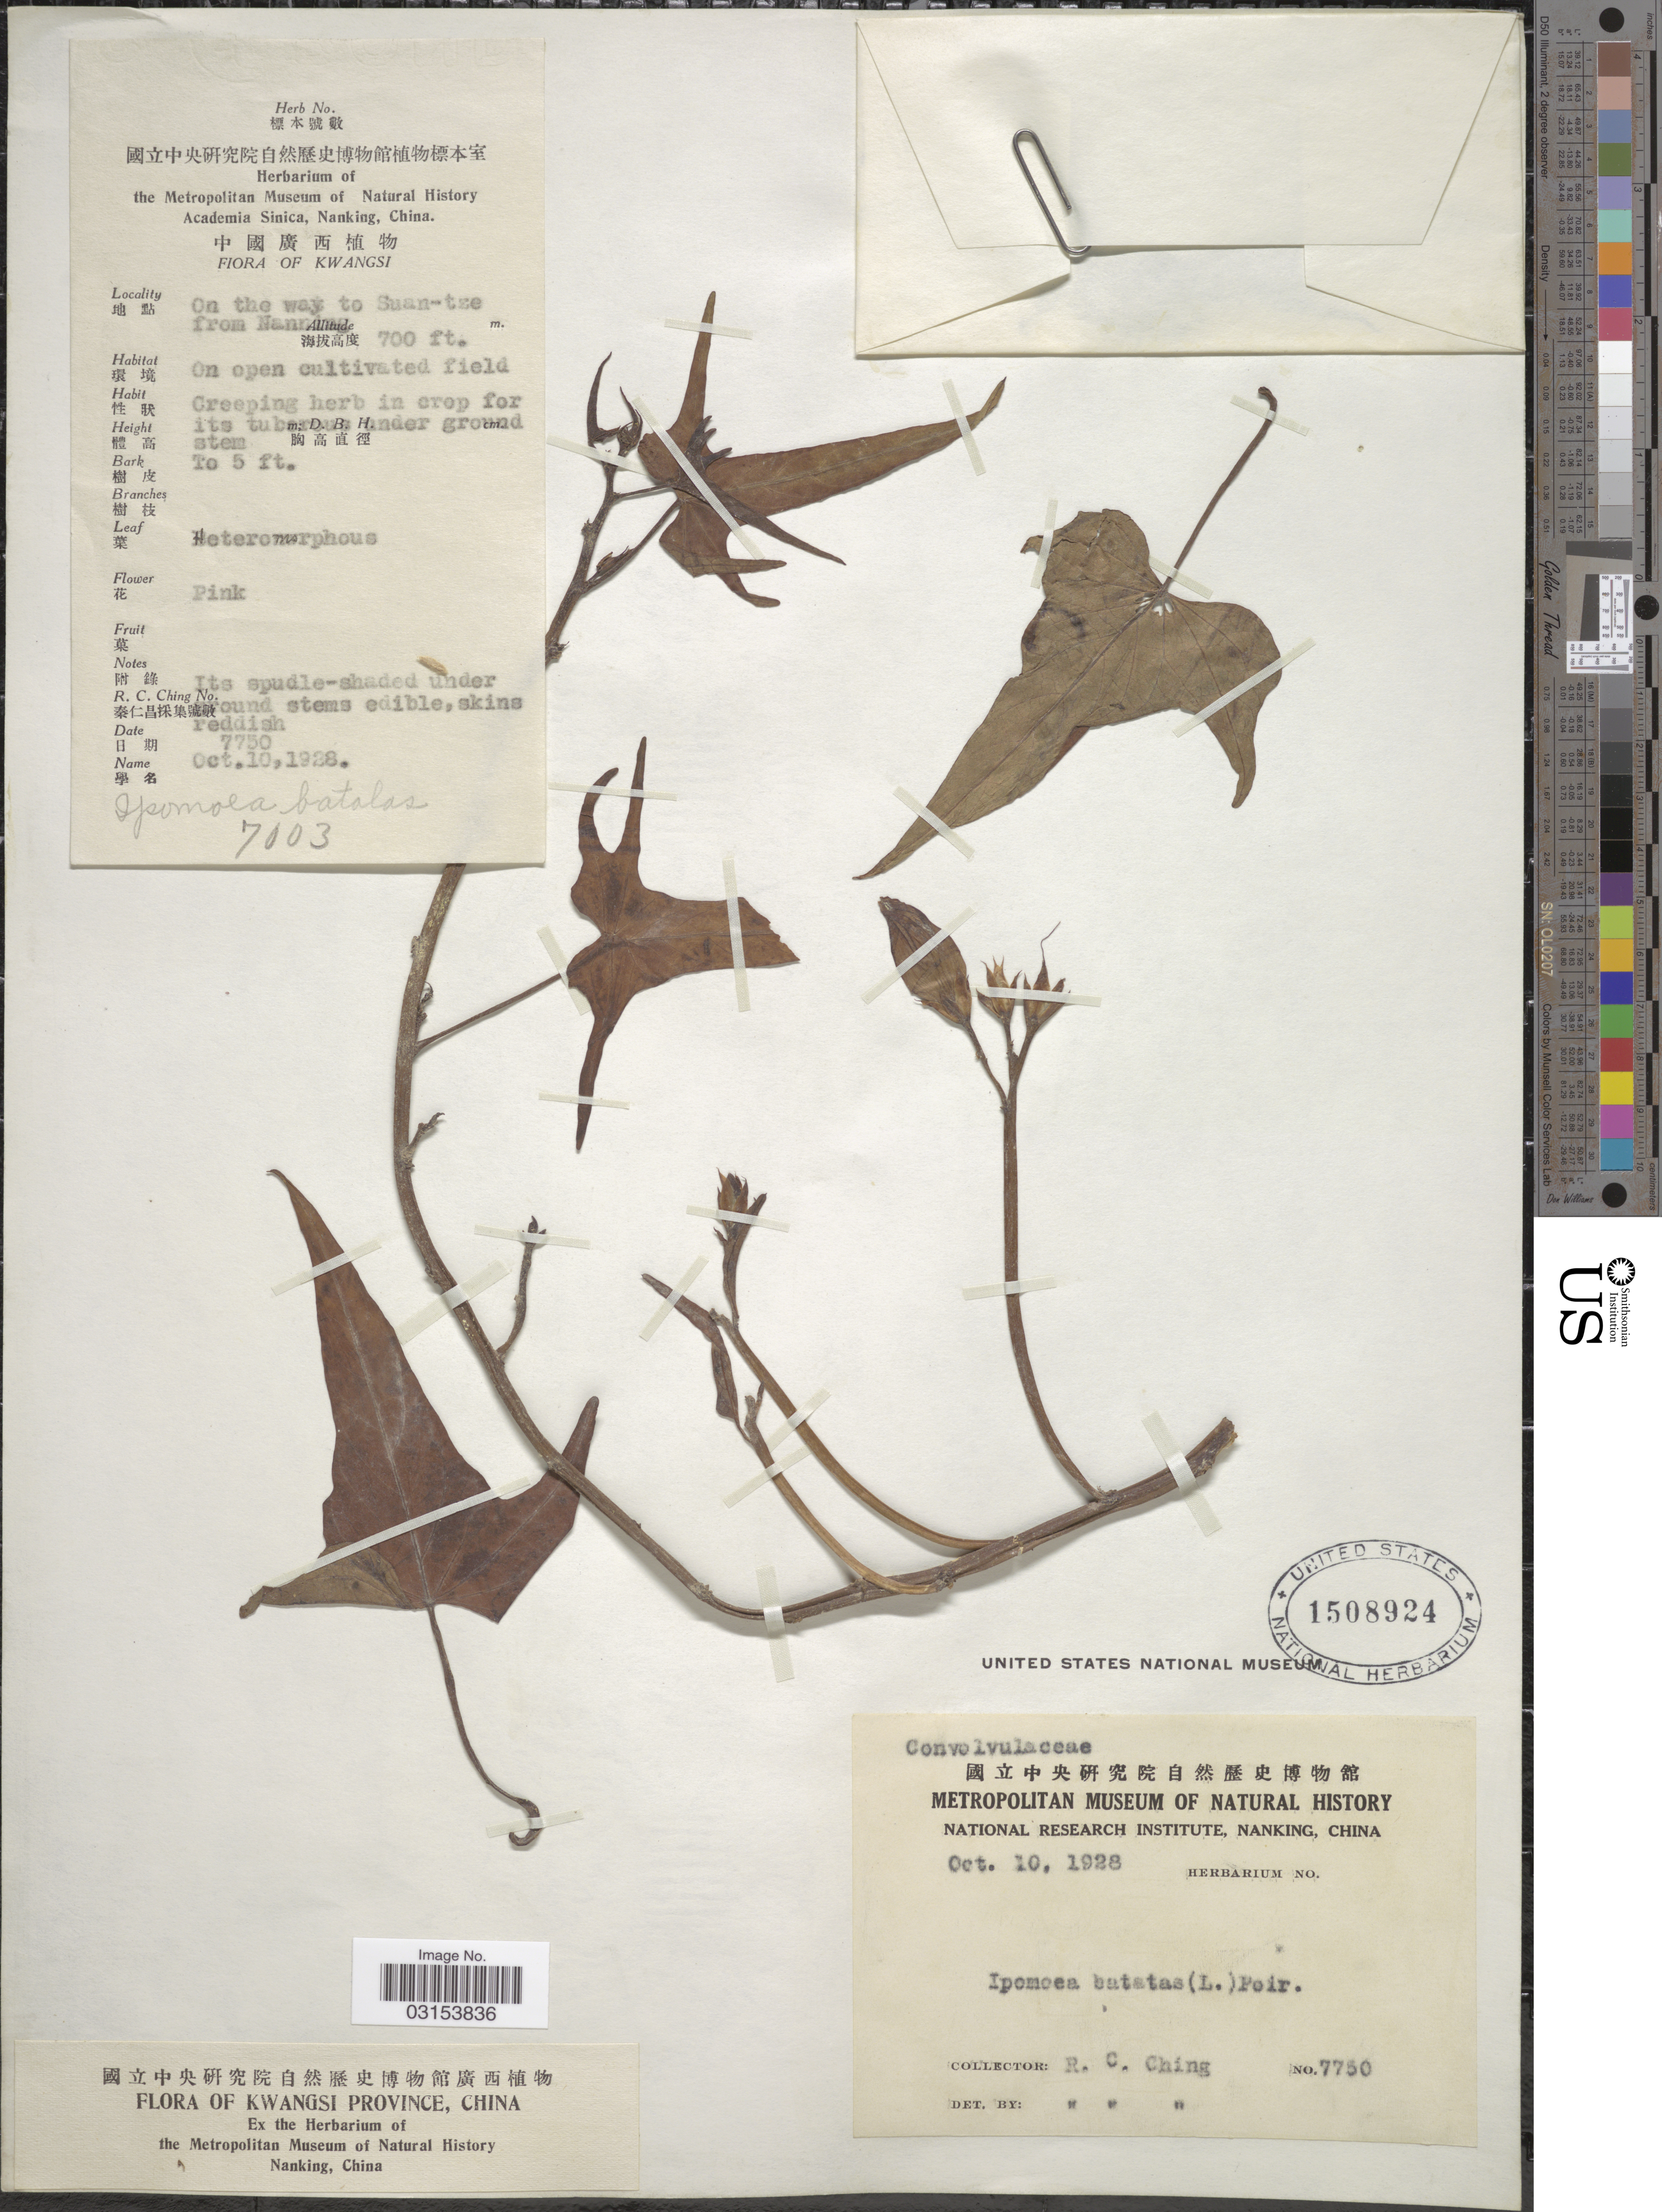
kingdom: Plantae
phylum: Tracheophyta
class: Magnoliopsida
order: Solanales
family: Convolvulaceae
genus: Ipomoea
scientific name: Ipomoea batatas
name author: (L.) Lam.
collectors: R. C. Ching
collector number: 7750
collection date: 1928-10-10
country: China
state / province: Guangxi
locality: Kwangsi Province. On the way to Suan-tze from Nanking.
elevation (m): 213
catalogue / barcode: US 1508924